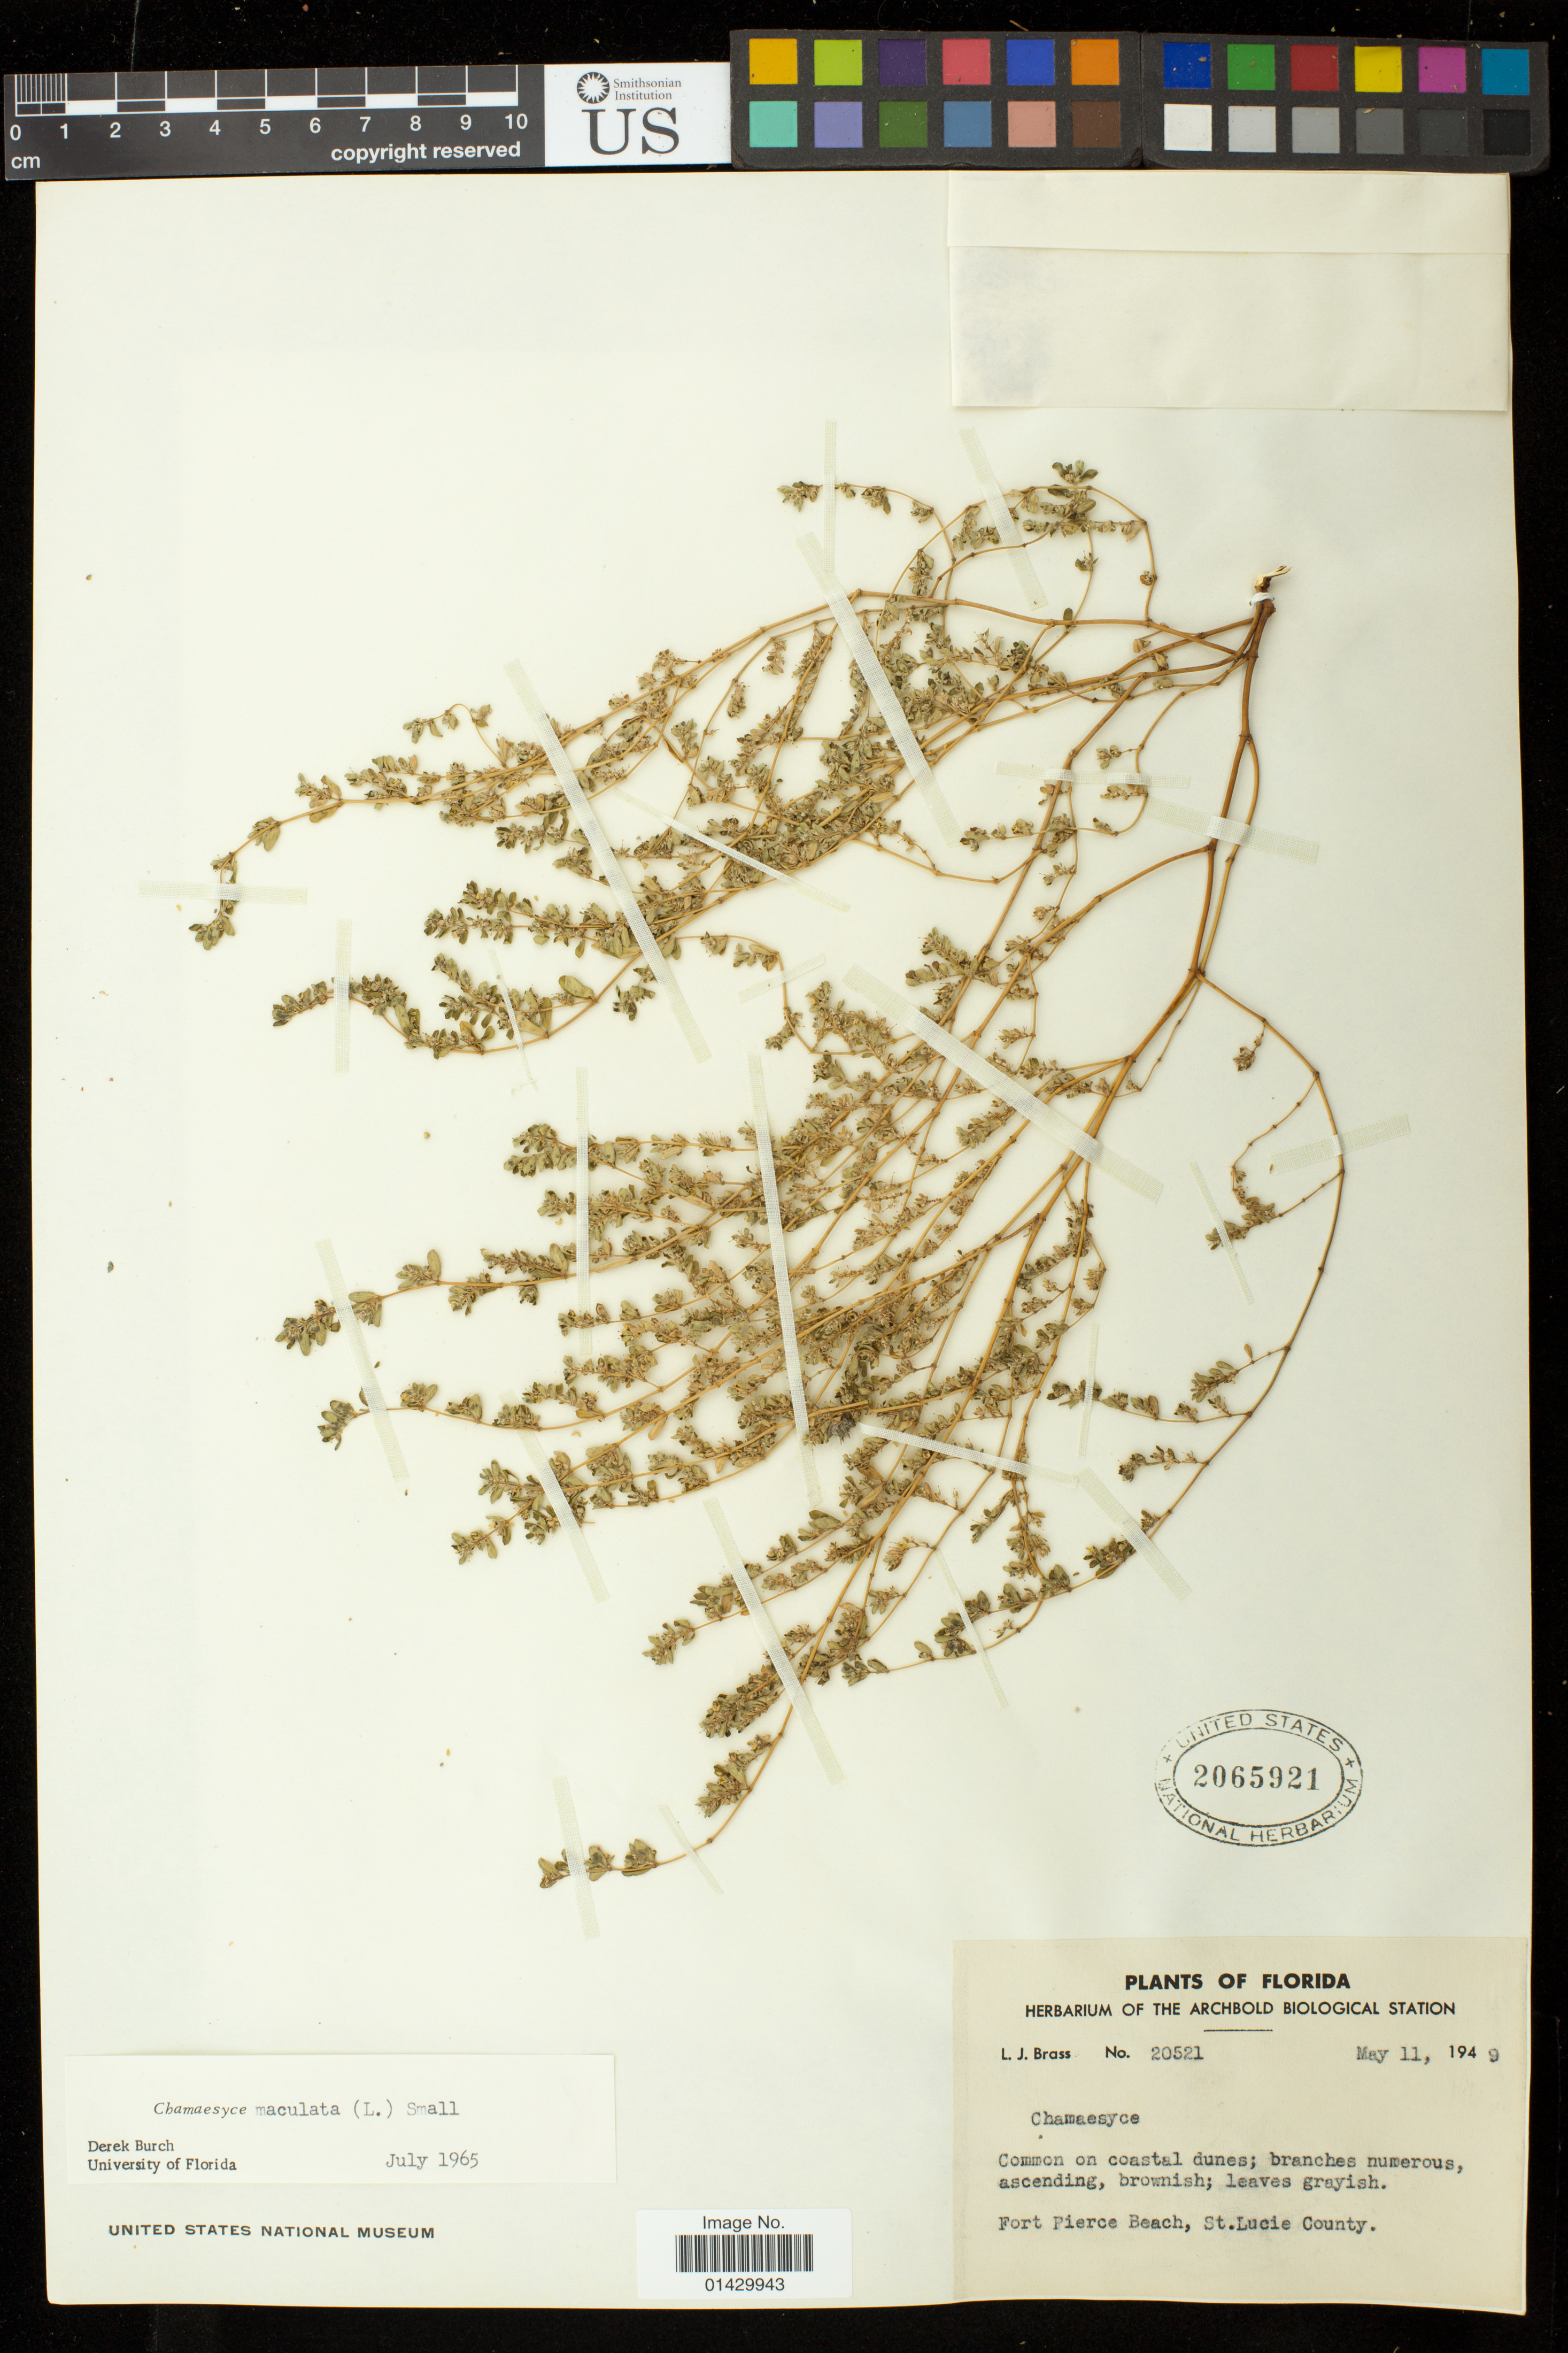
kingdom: Plantae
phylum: Tracheophyta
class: Magnoliopsida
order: Malpighiales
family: Euphorbiaceae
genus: Euphorbia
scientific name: Euphorbia maculata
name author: L.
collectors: L. J. Brass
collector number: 20521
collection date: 1949-05-11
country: United States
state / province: Florida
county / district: Saint Lucie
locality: Fort Pierce Beach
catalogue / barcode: US 2065921